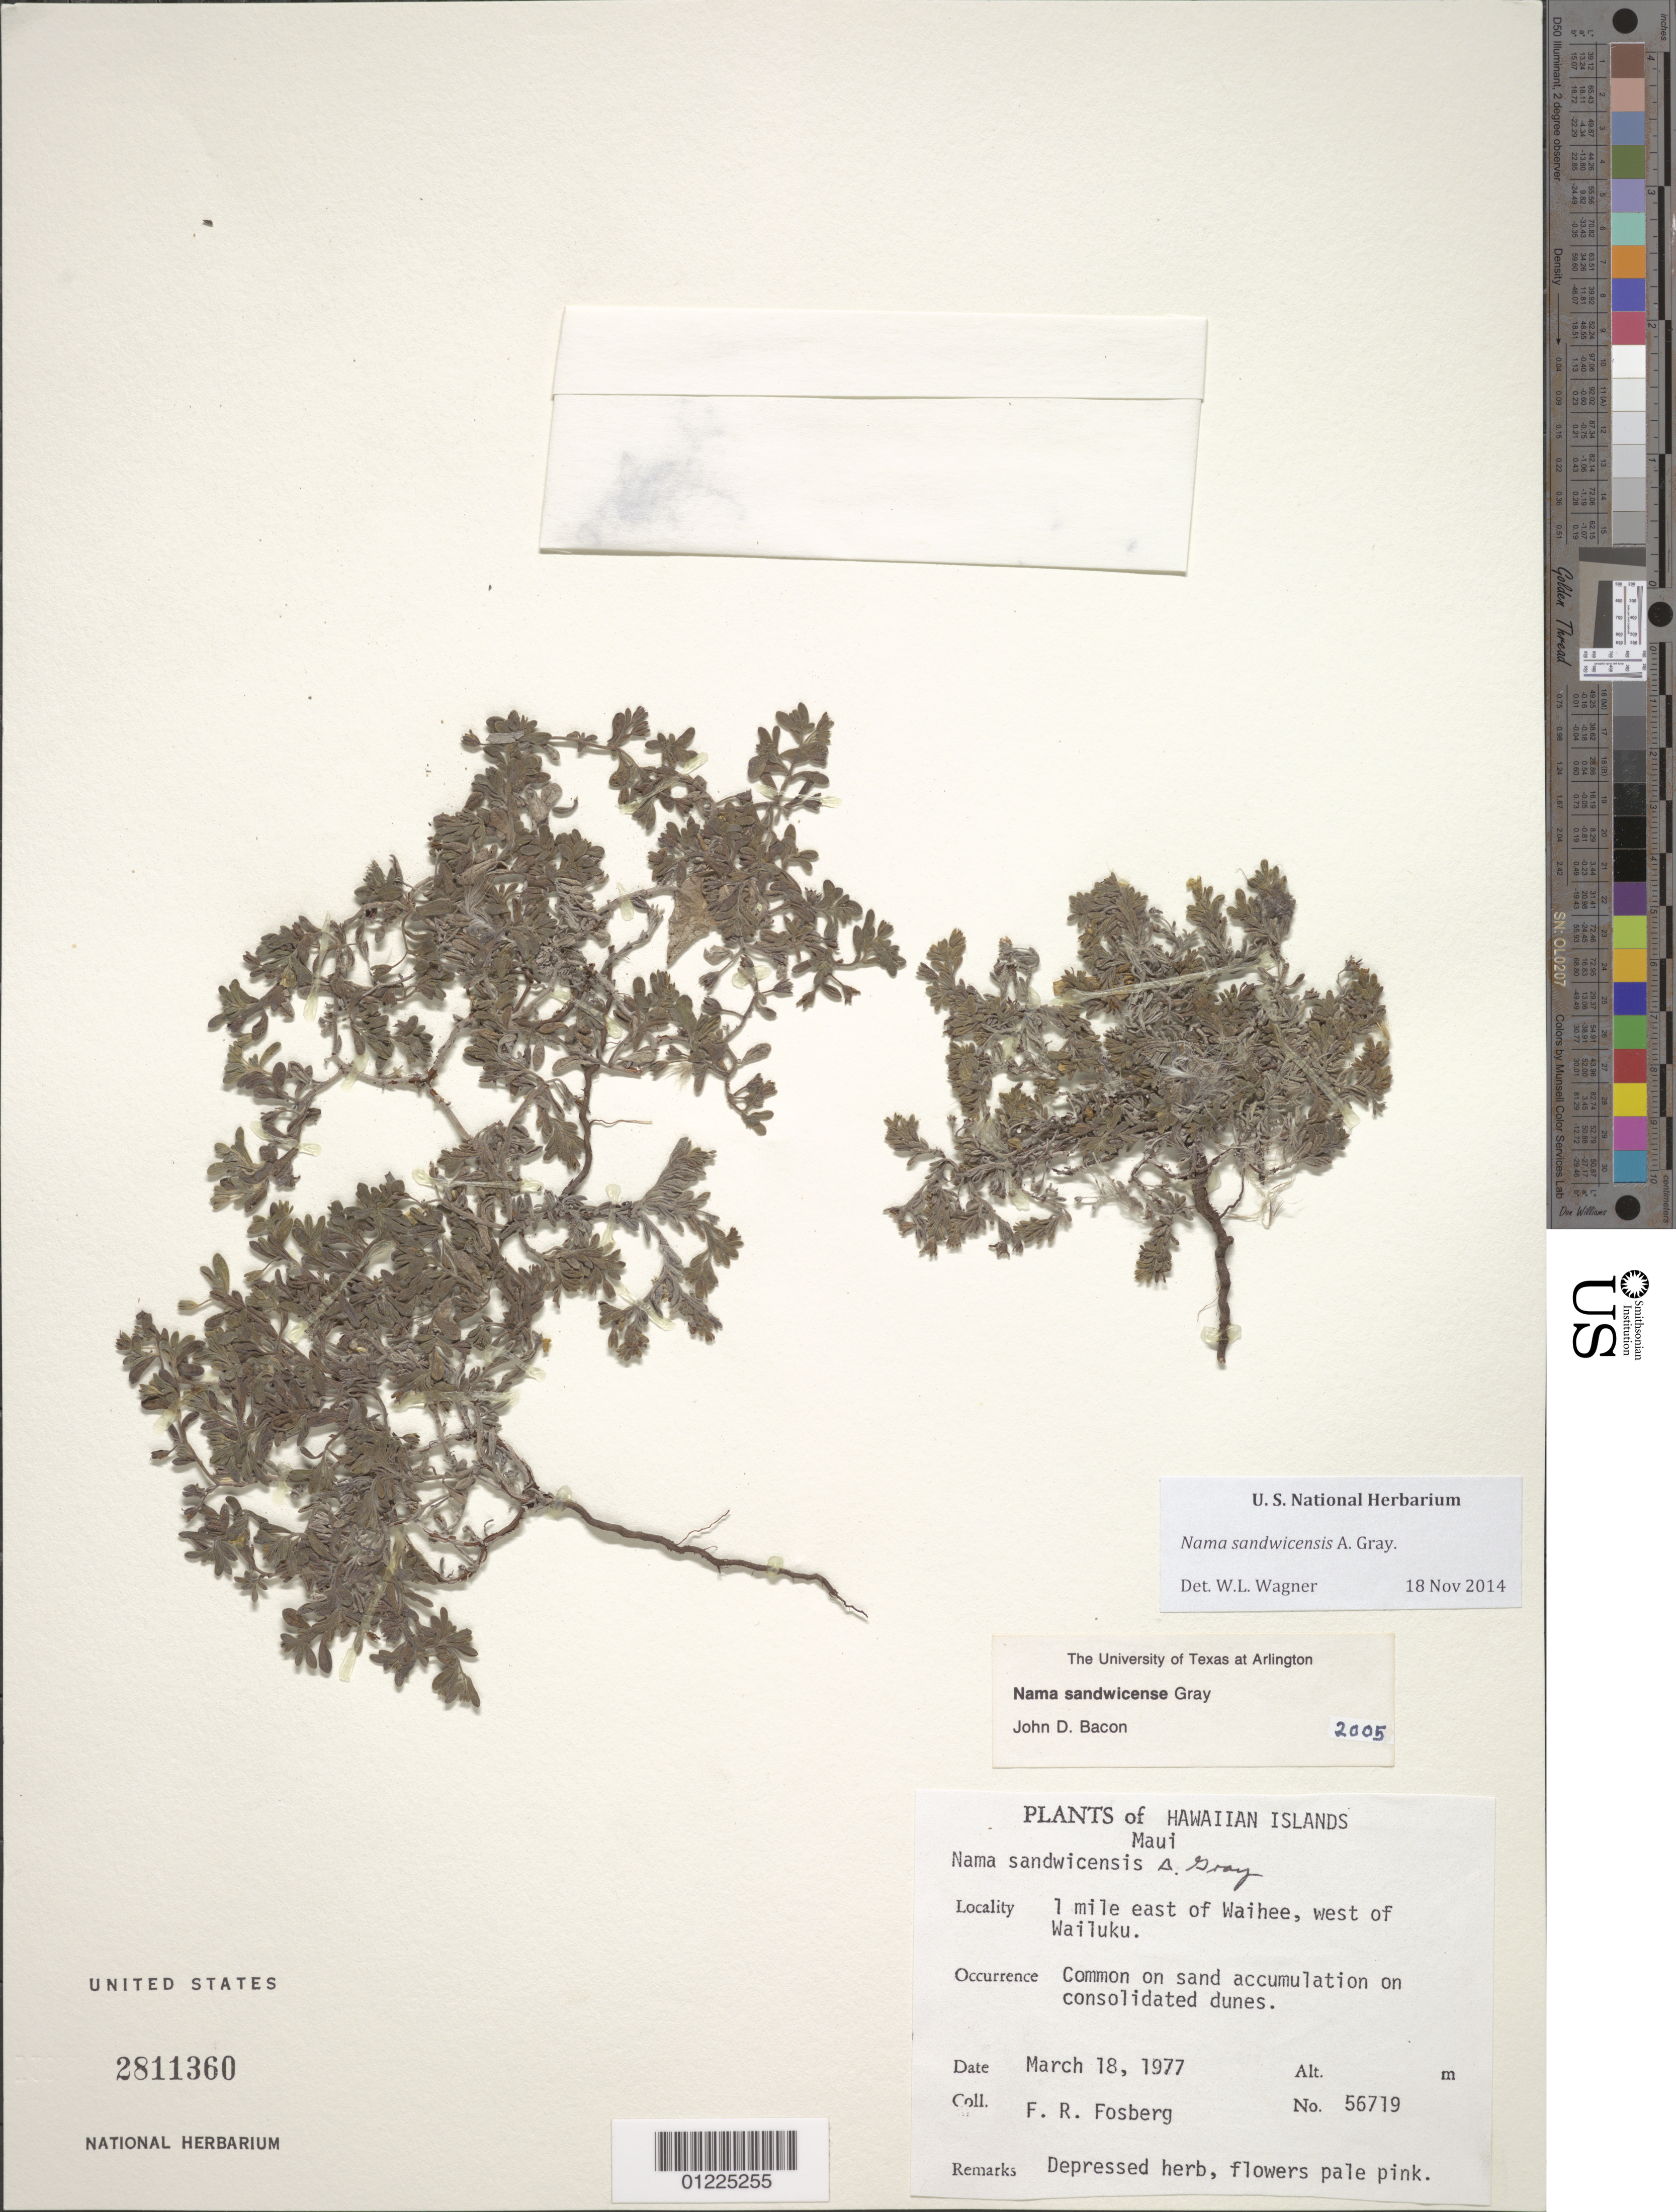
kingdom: Plantae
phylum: Tracheophyta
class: Magnoliopsida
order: Boraginales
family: Namaceae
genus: Nama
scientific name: Nama sandwicensis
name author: A. Gray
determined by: Wagner, W. L., (BOT), Smithsonian Institution - National Museum of Natural History (UNITED STATES)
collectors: F. R. Fosberg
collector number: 56719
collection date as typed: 18 Mar 1977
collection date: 1977-03-18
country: United States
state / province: Hawaii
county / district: Maui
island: Maui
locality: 1 mi E of Waihee, W of Wailuku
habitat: Sand dunes.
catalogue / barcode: US 2811360